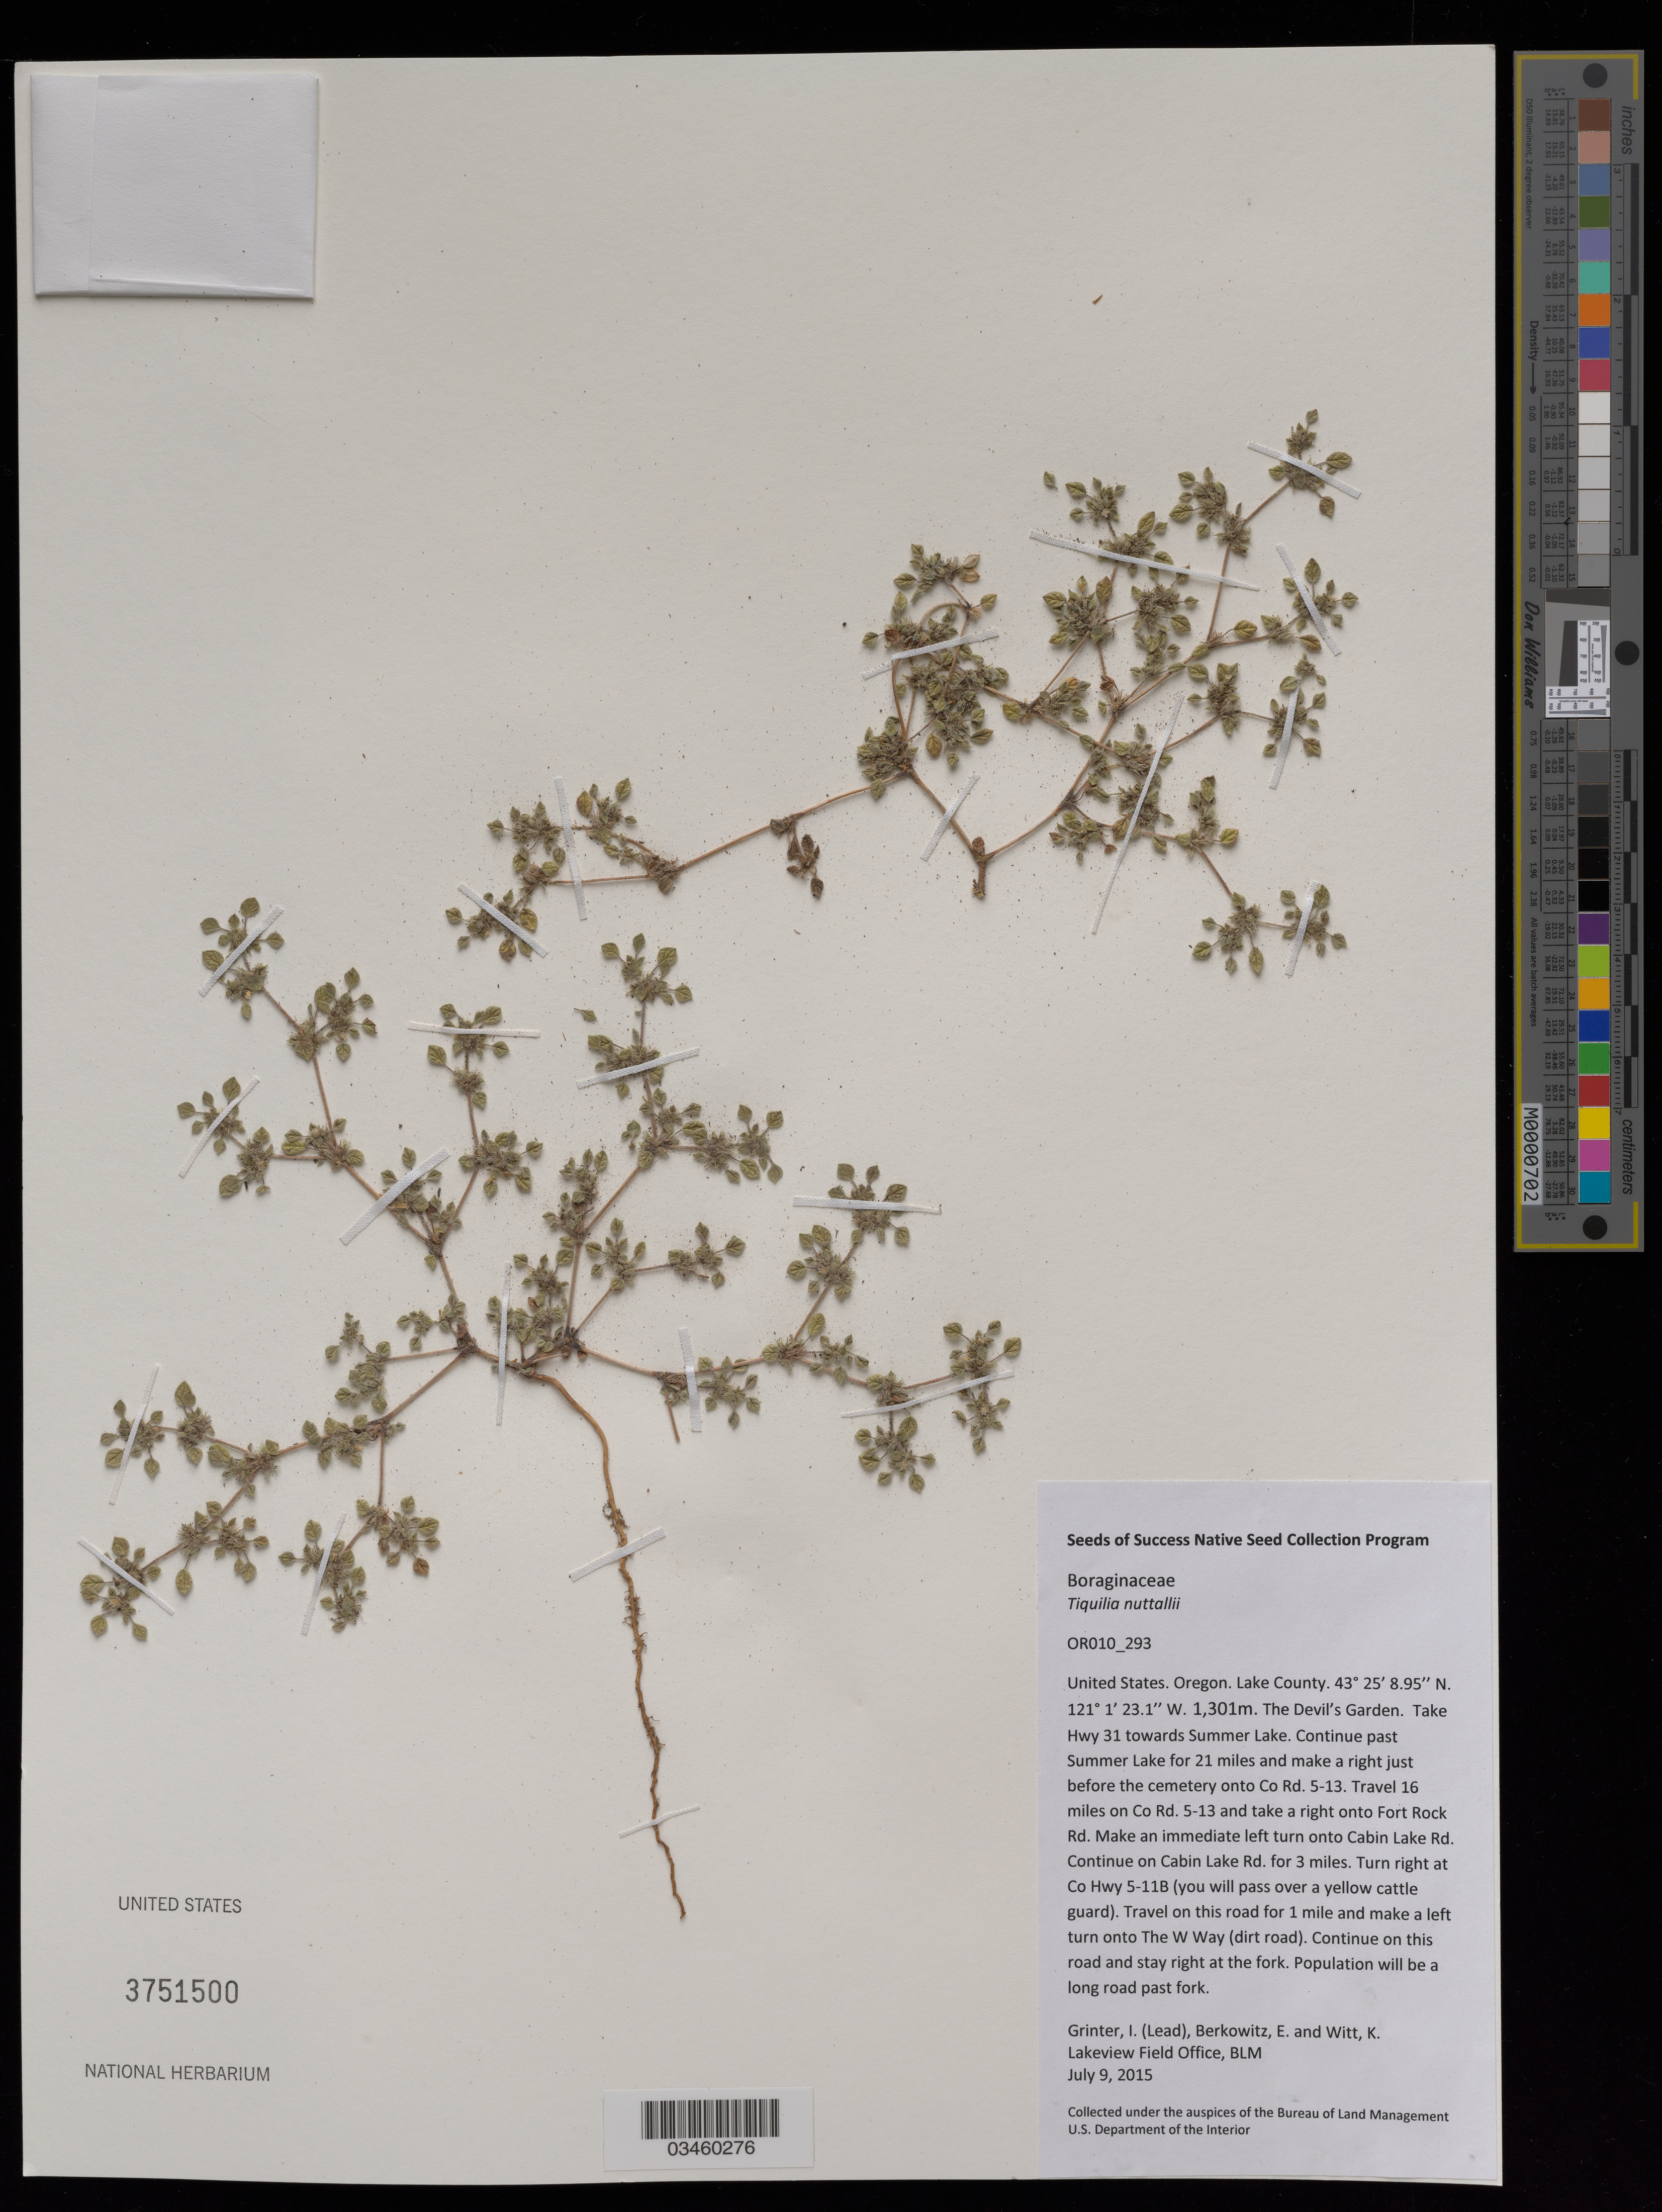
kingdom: Plantae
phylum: Tracheophyta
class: Magnoliopsida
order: Boraginales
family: Ehretiaceae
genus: Tiquilia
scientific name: Tiquilia nuttallii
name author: (Hook.) A.T. Richardson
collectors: I. Grinter, E. Berkowitz & K. Witt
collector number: OR010-293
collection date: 2015-07-09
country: United States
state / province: Oregon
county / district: Lake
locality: Lakeview Resource Area, The Devil's Garden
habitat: Sandy roadside with sagebrush and rabbitbrush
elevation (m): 1301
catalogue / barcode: US 3751500